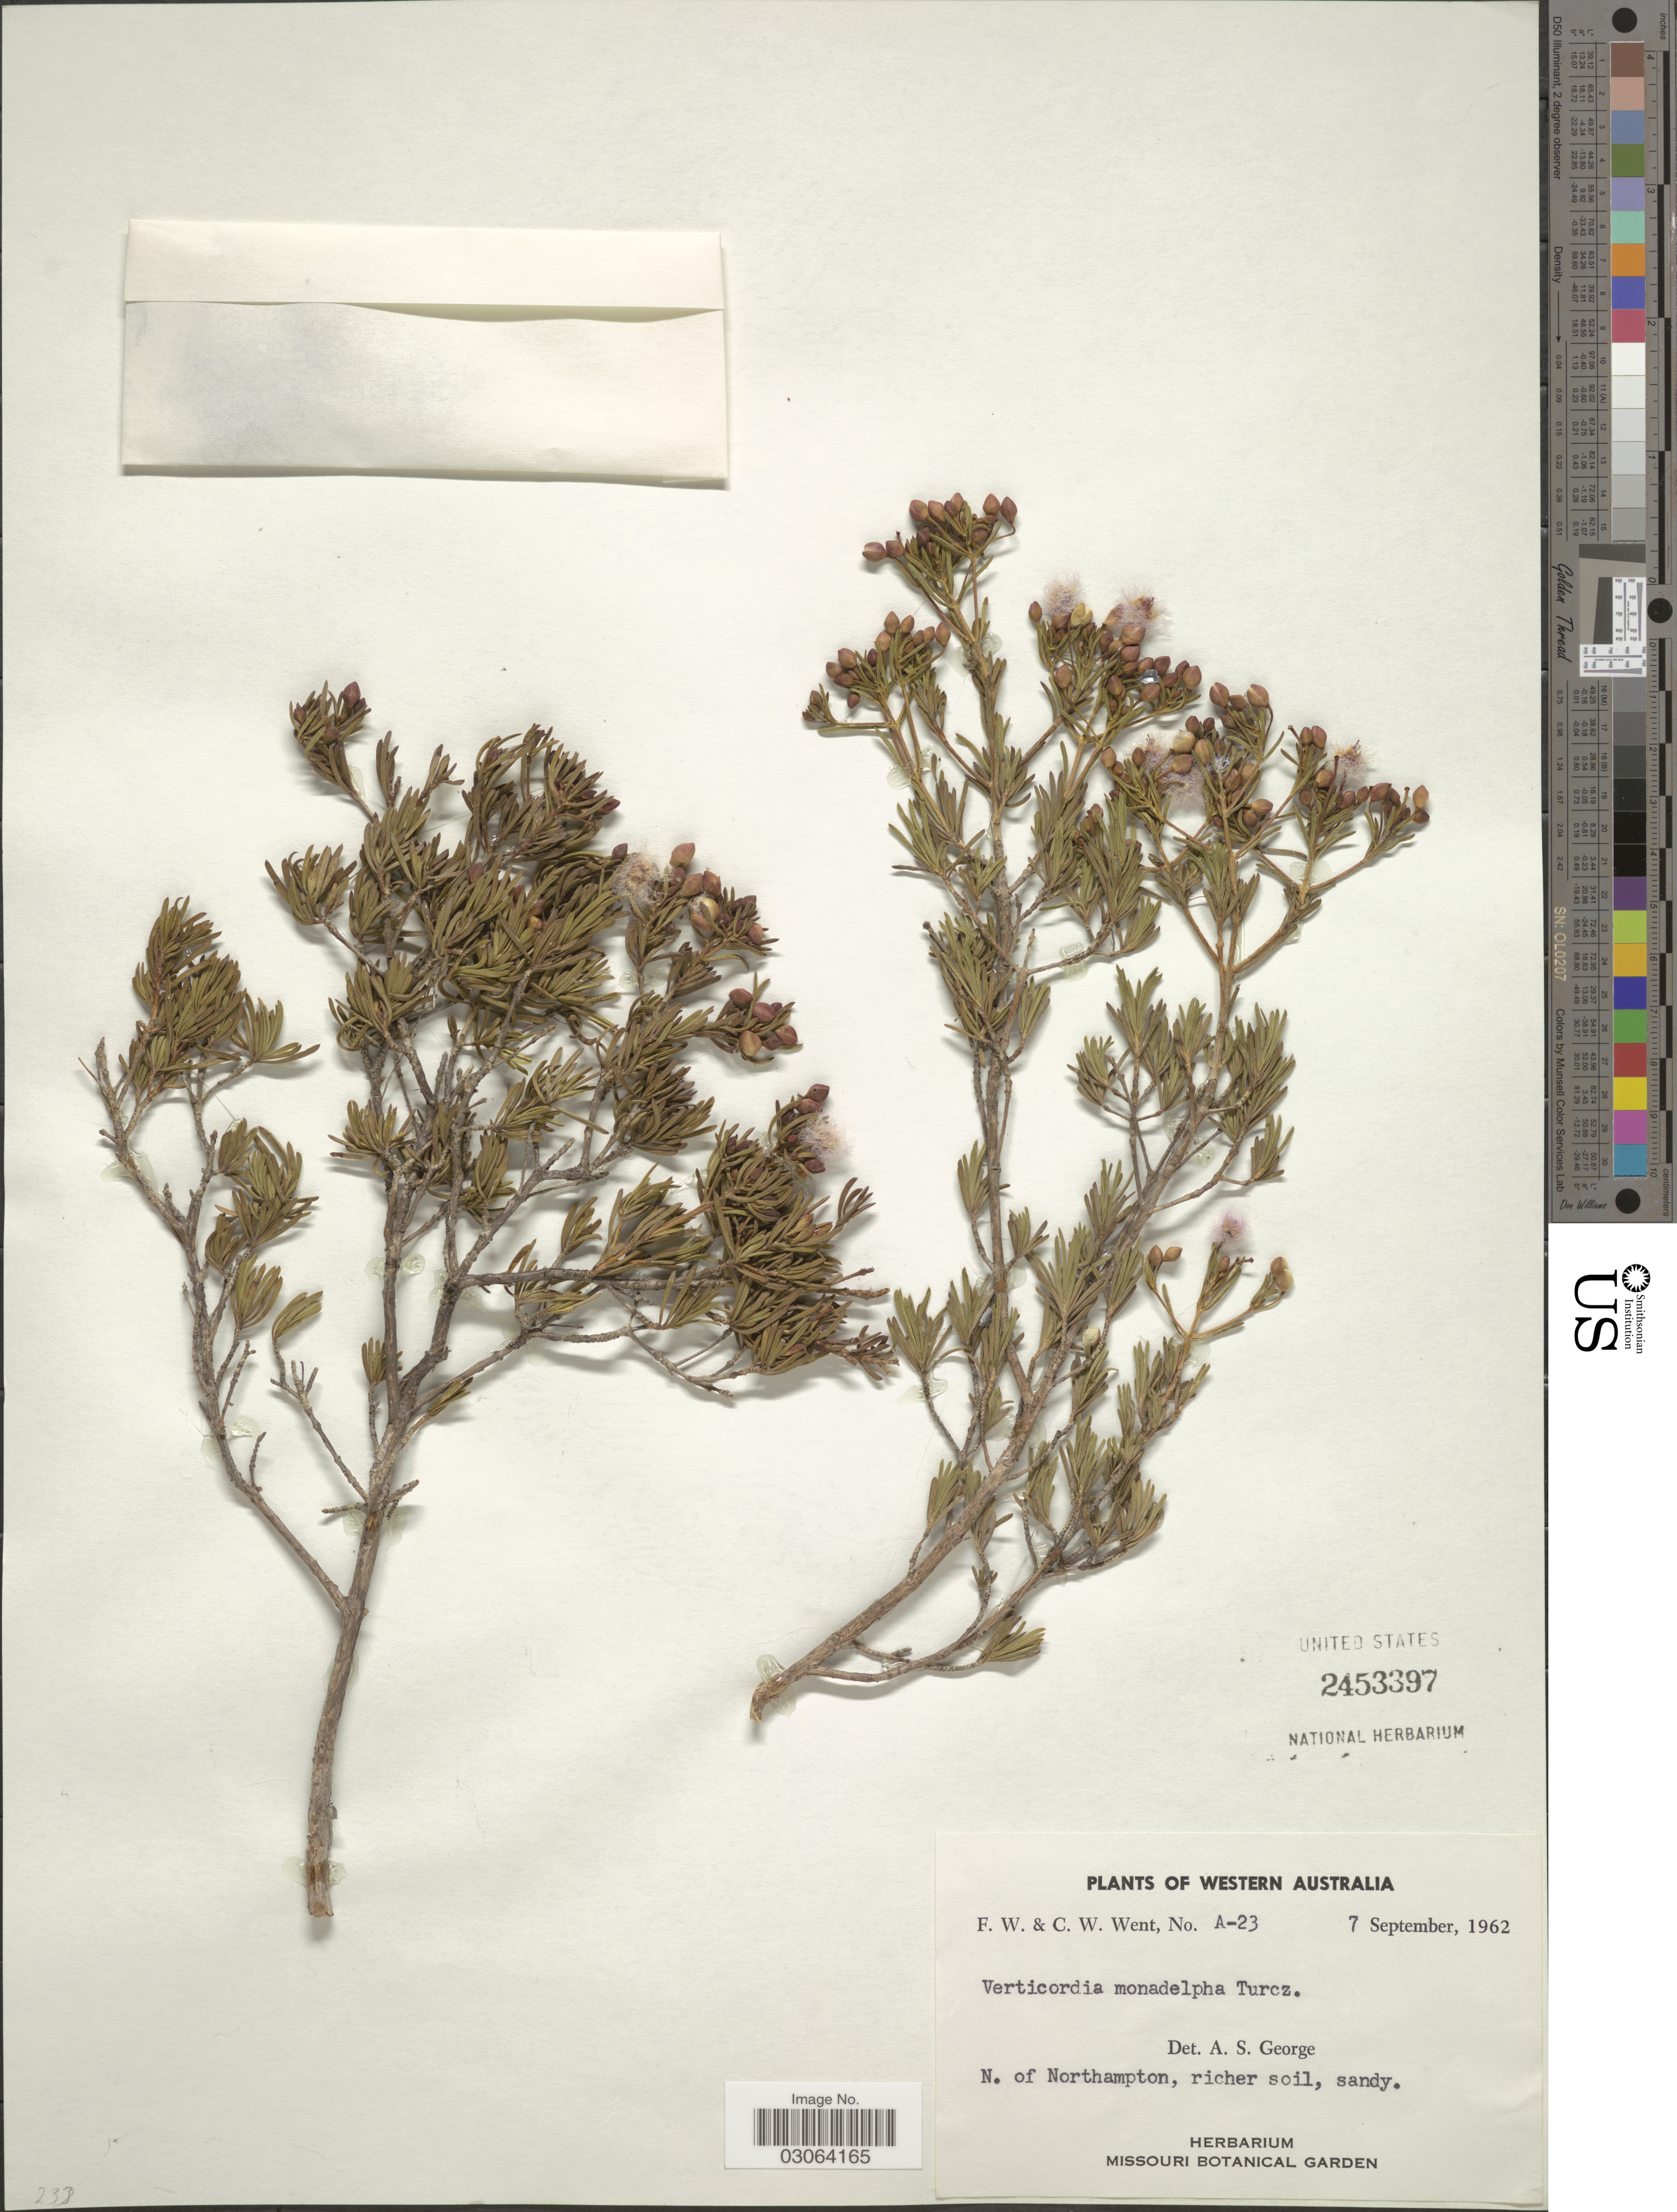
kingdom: Plantae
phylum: Tracheophyta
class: Magnoliopsida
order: Myrtales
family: Myrtaceae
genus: Verticordia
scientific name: Verticordia monadelpha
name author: Turcz.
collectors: F. W. Went & C. W. Went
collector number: A-23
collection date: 1962-09-07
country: Australia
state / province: Western Australia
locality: N. of Northampton.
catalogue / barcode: US 2453397